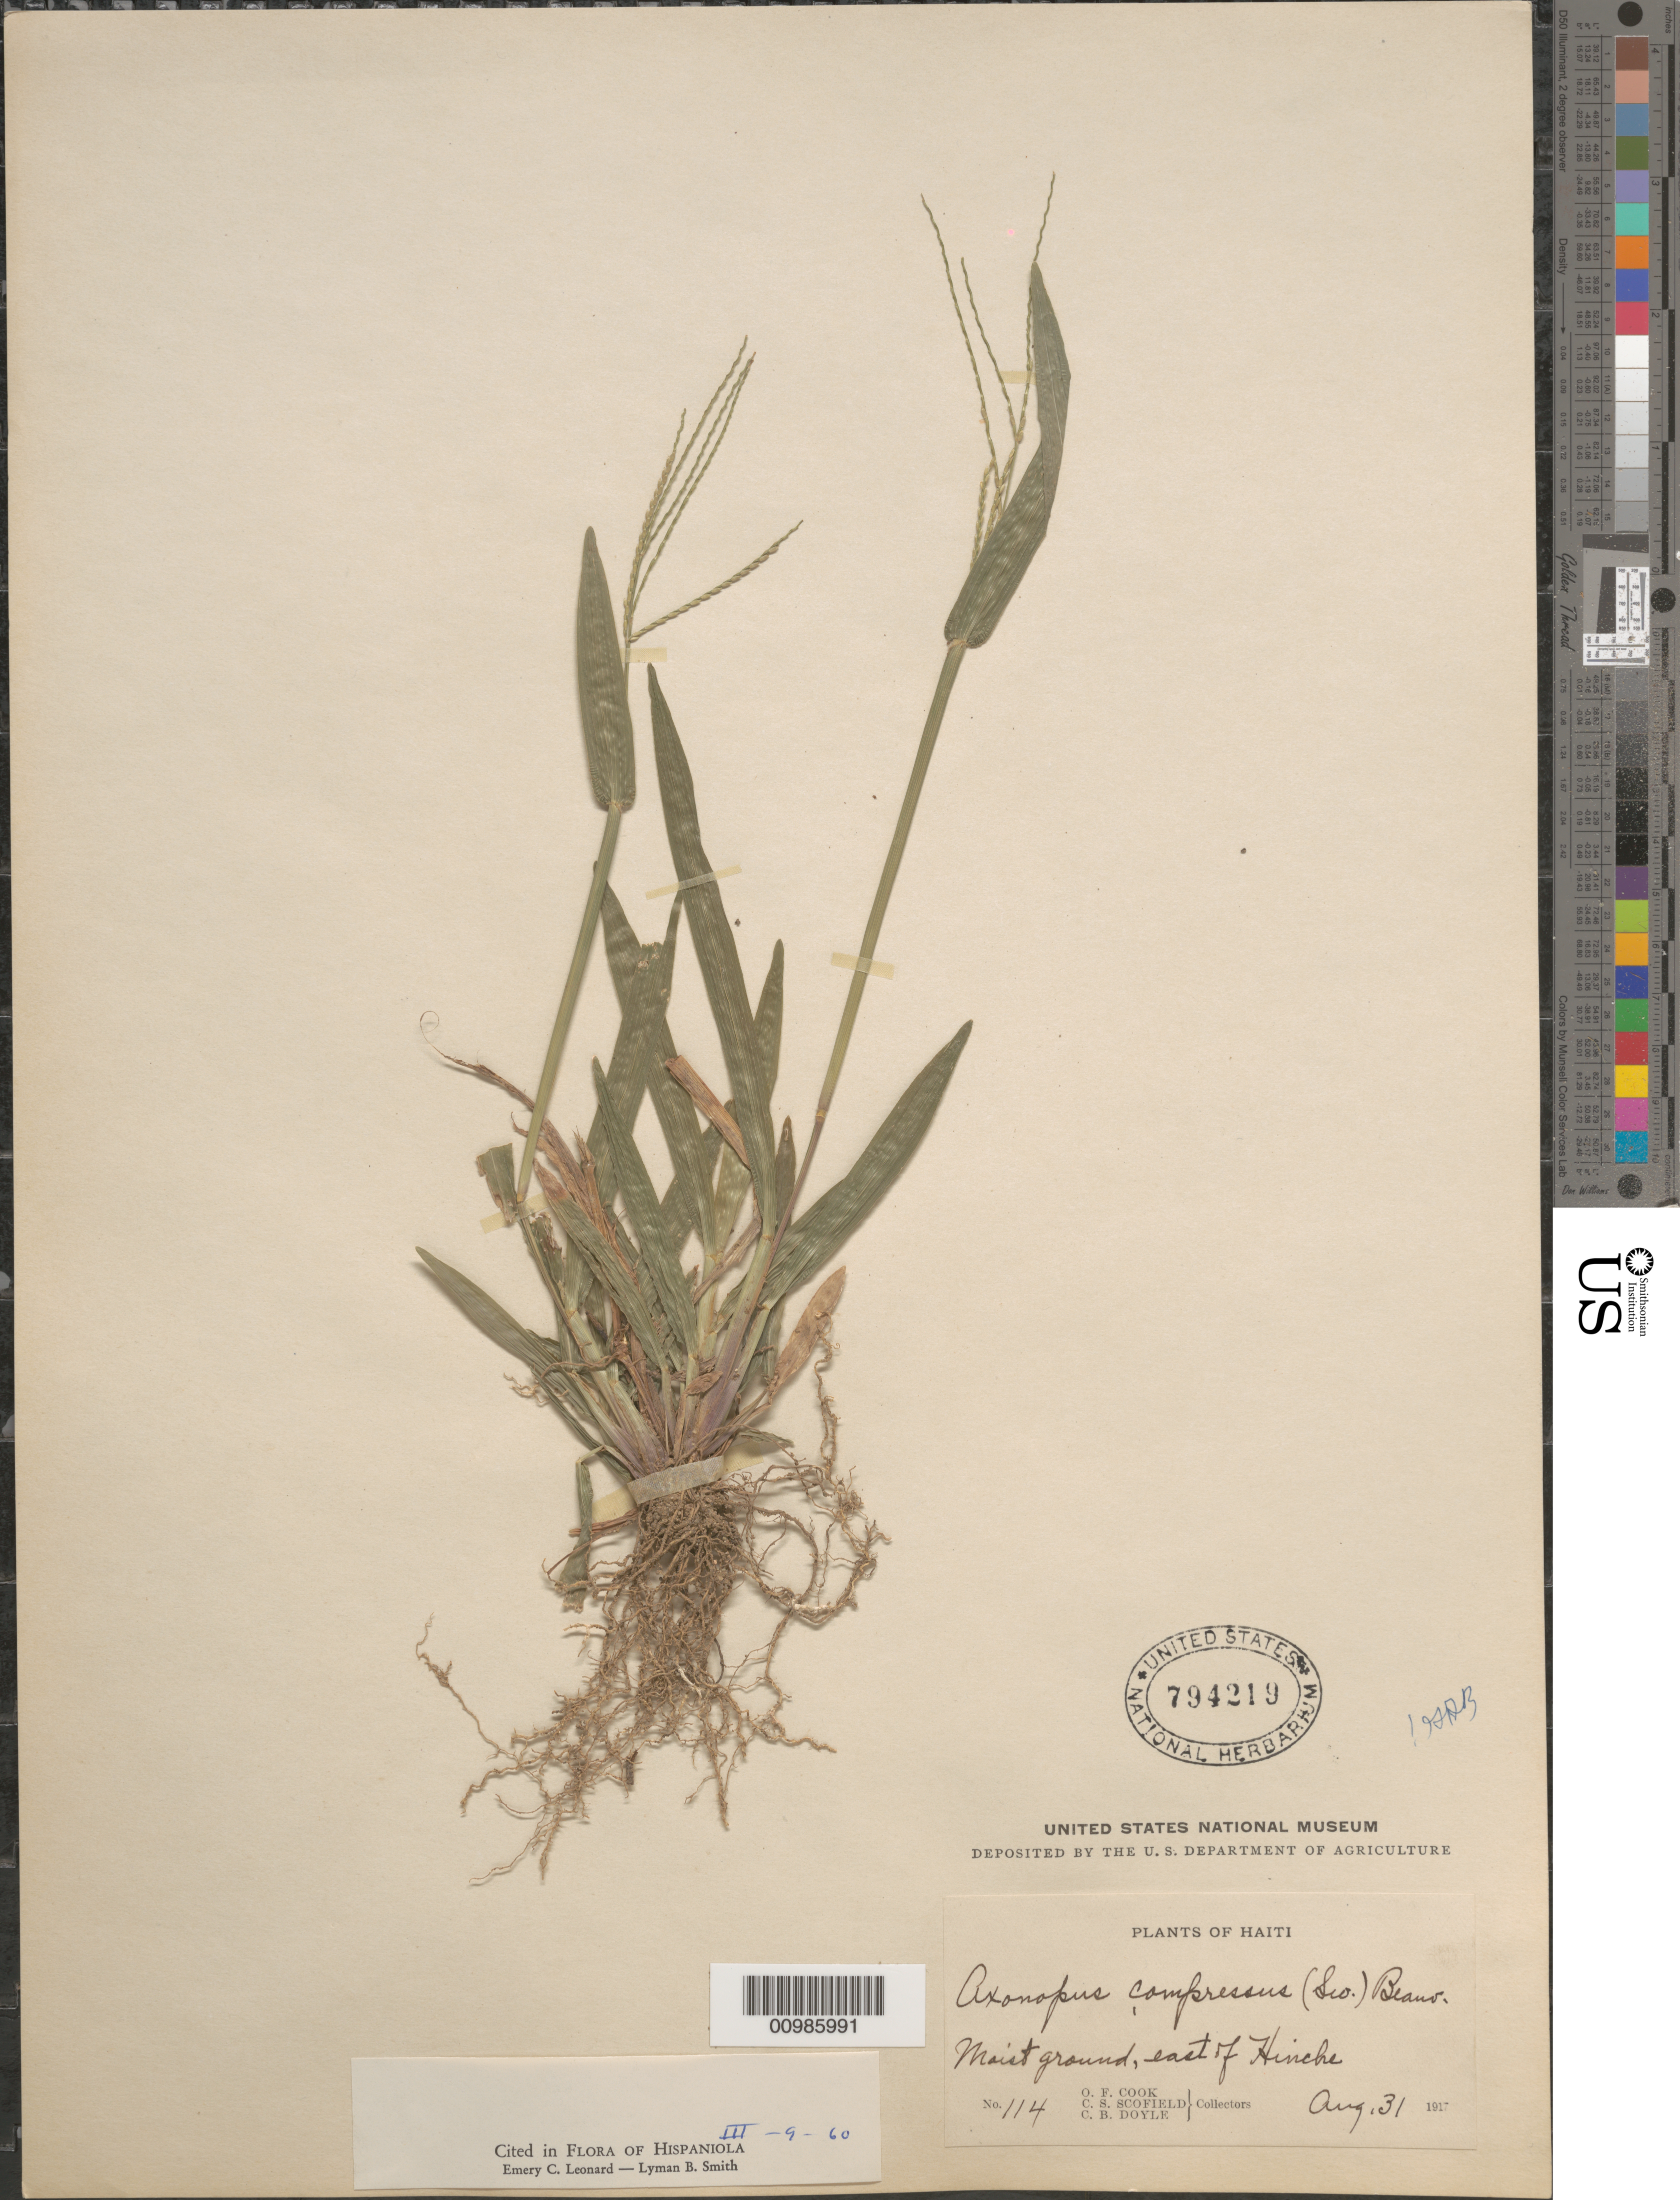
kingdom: Plantae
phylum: Tracheophyta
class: Liliopsida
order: Poales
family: Poaceae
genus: Axonopus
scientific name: Axonopus compressus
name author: (Sw.) P. Beauv.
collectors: O. F. Cook, C. Scofield & C. Doyle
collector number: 114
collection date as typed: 31 Aug 1917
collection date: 1917-08-31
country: Haiti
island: Hispaniola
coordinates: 0 N, 0 E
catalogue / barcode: US 794219